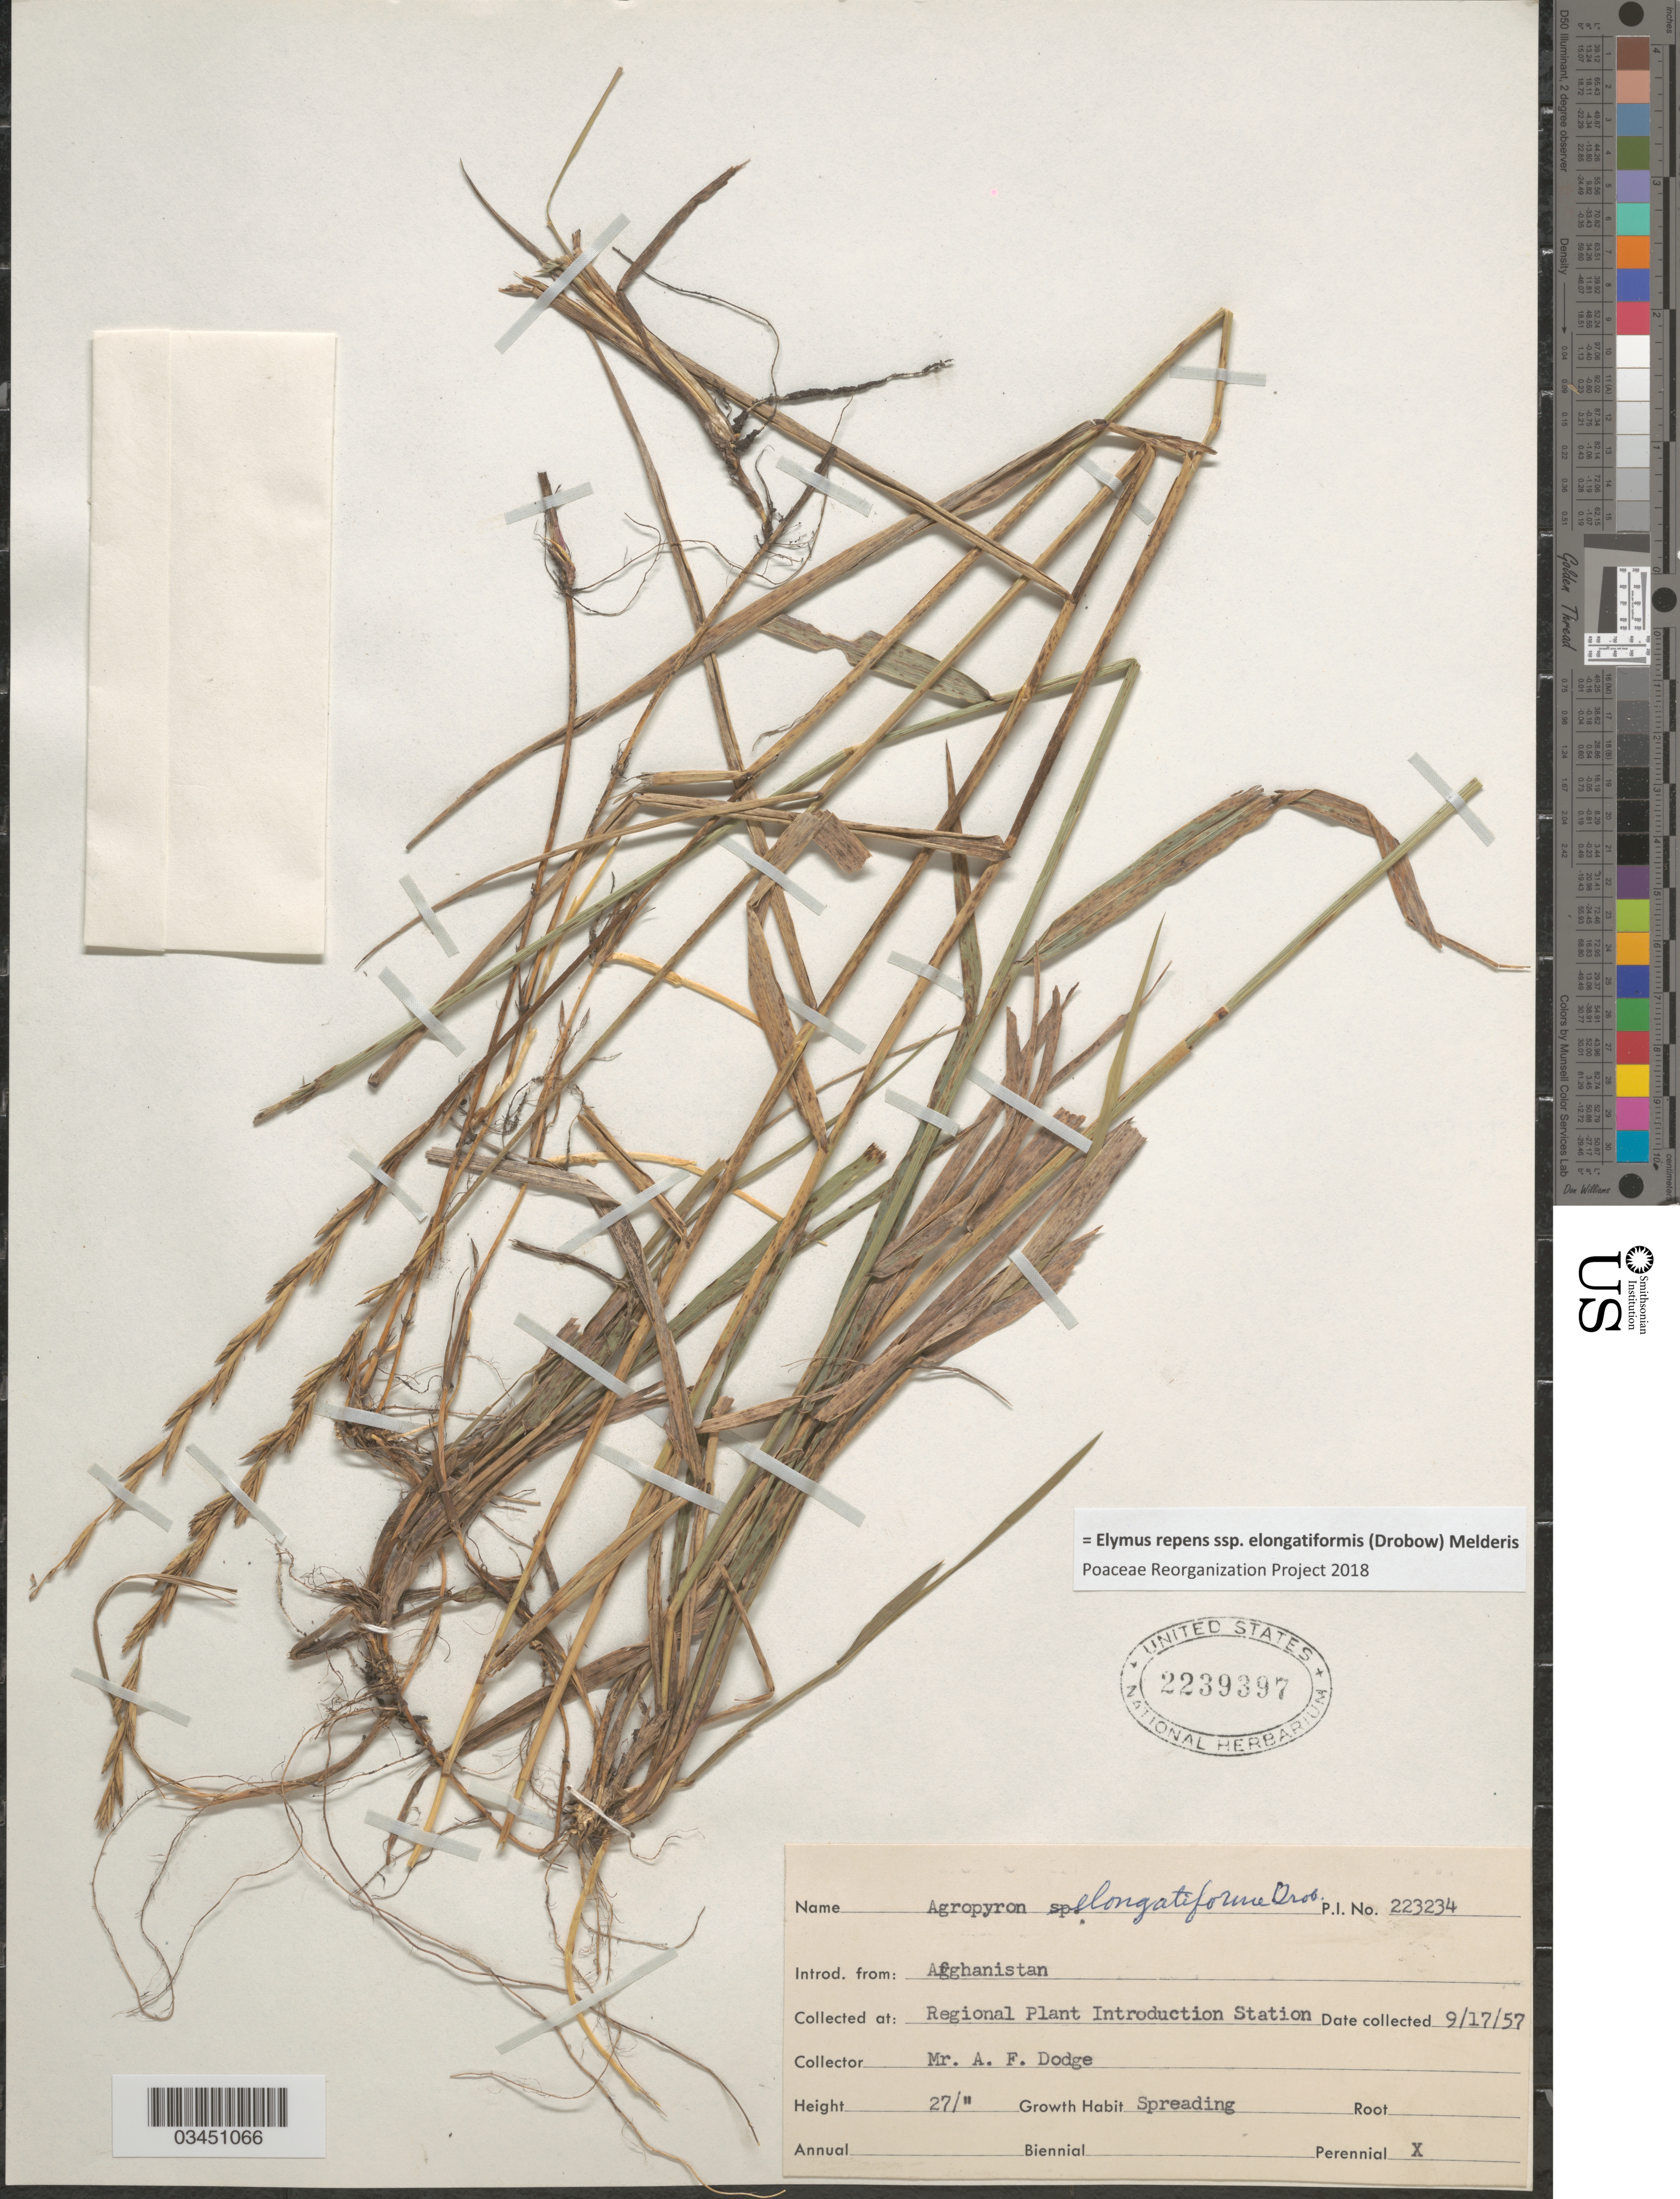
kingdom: Plantae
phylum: Tracheophyta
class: Liliopsida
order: Poales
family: Poaceae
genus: Elymus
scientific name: Elymus repens subsp. elongatiformis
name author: (Drobow) Melderis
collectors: A. Dodge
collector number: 223234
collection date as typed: Transcribed d/m/y: 17/9/57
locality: Regional Plant Introduction Station.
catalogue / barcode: US 2239397